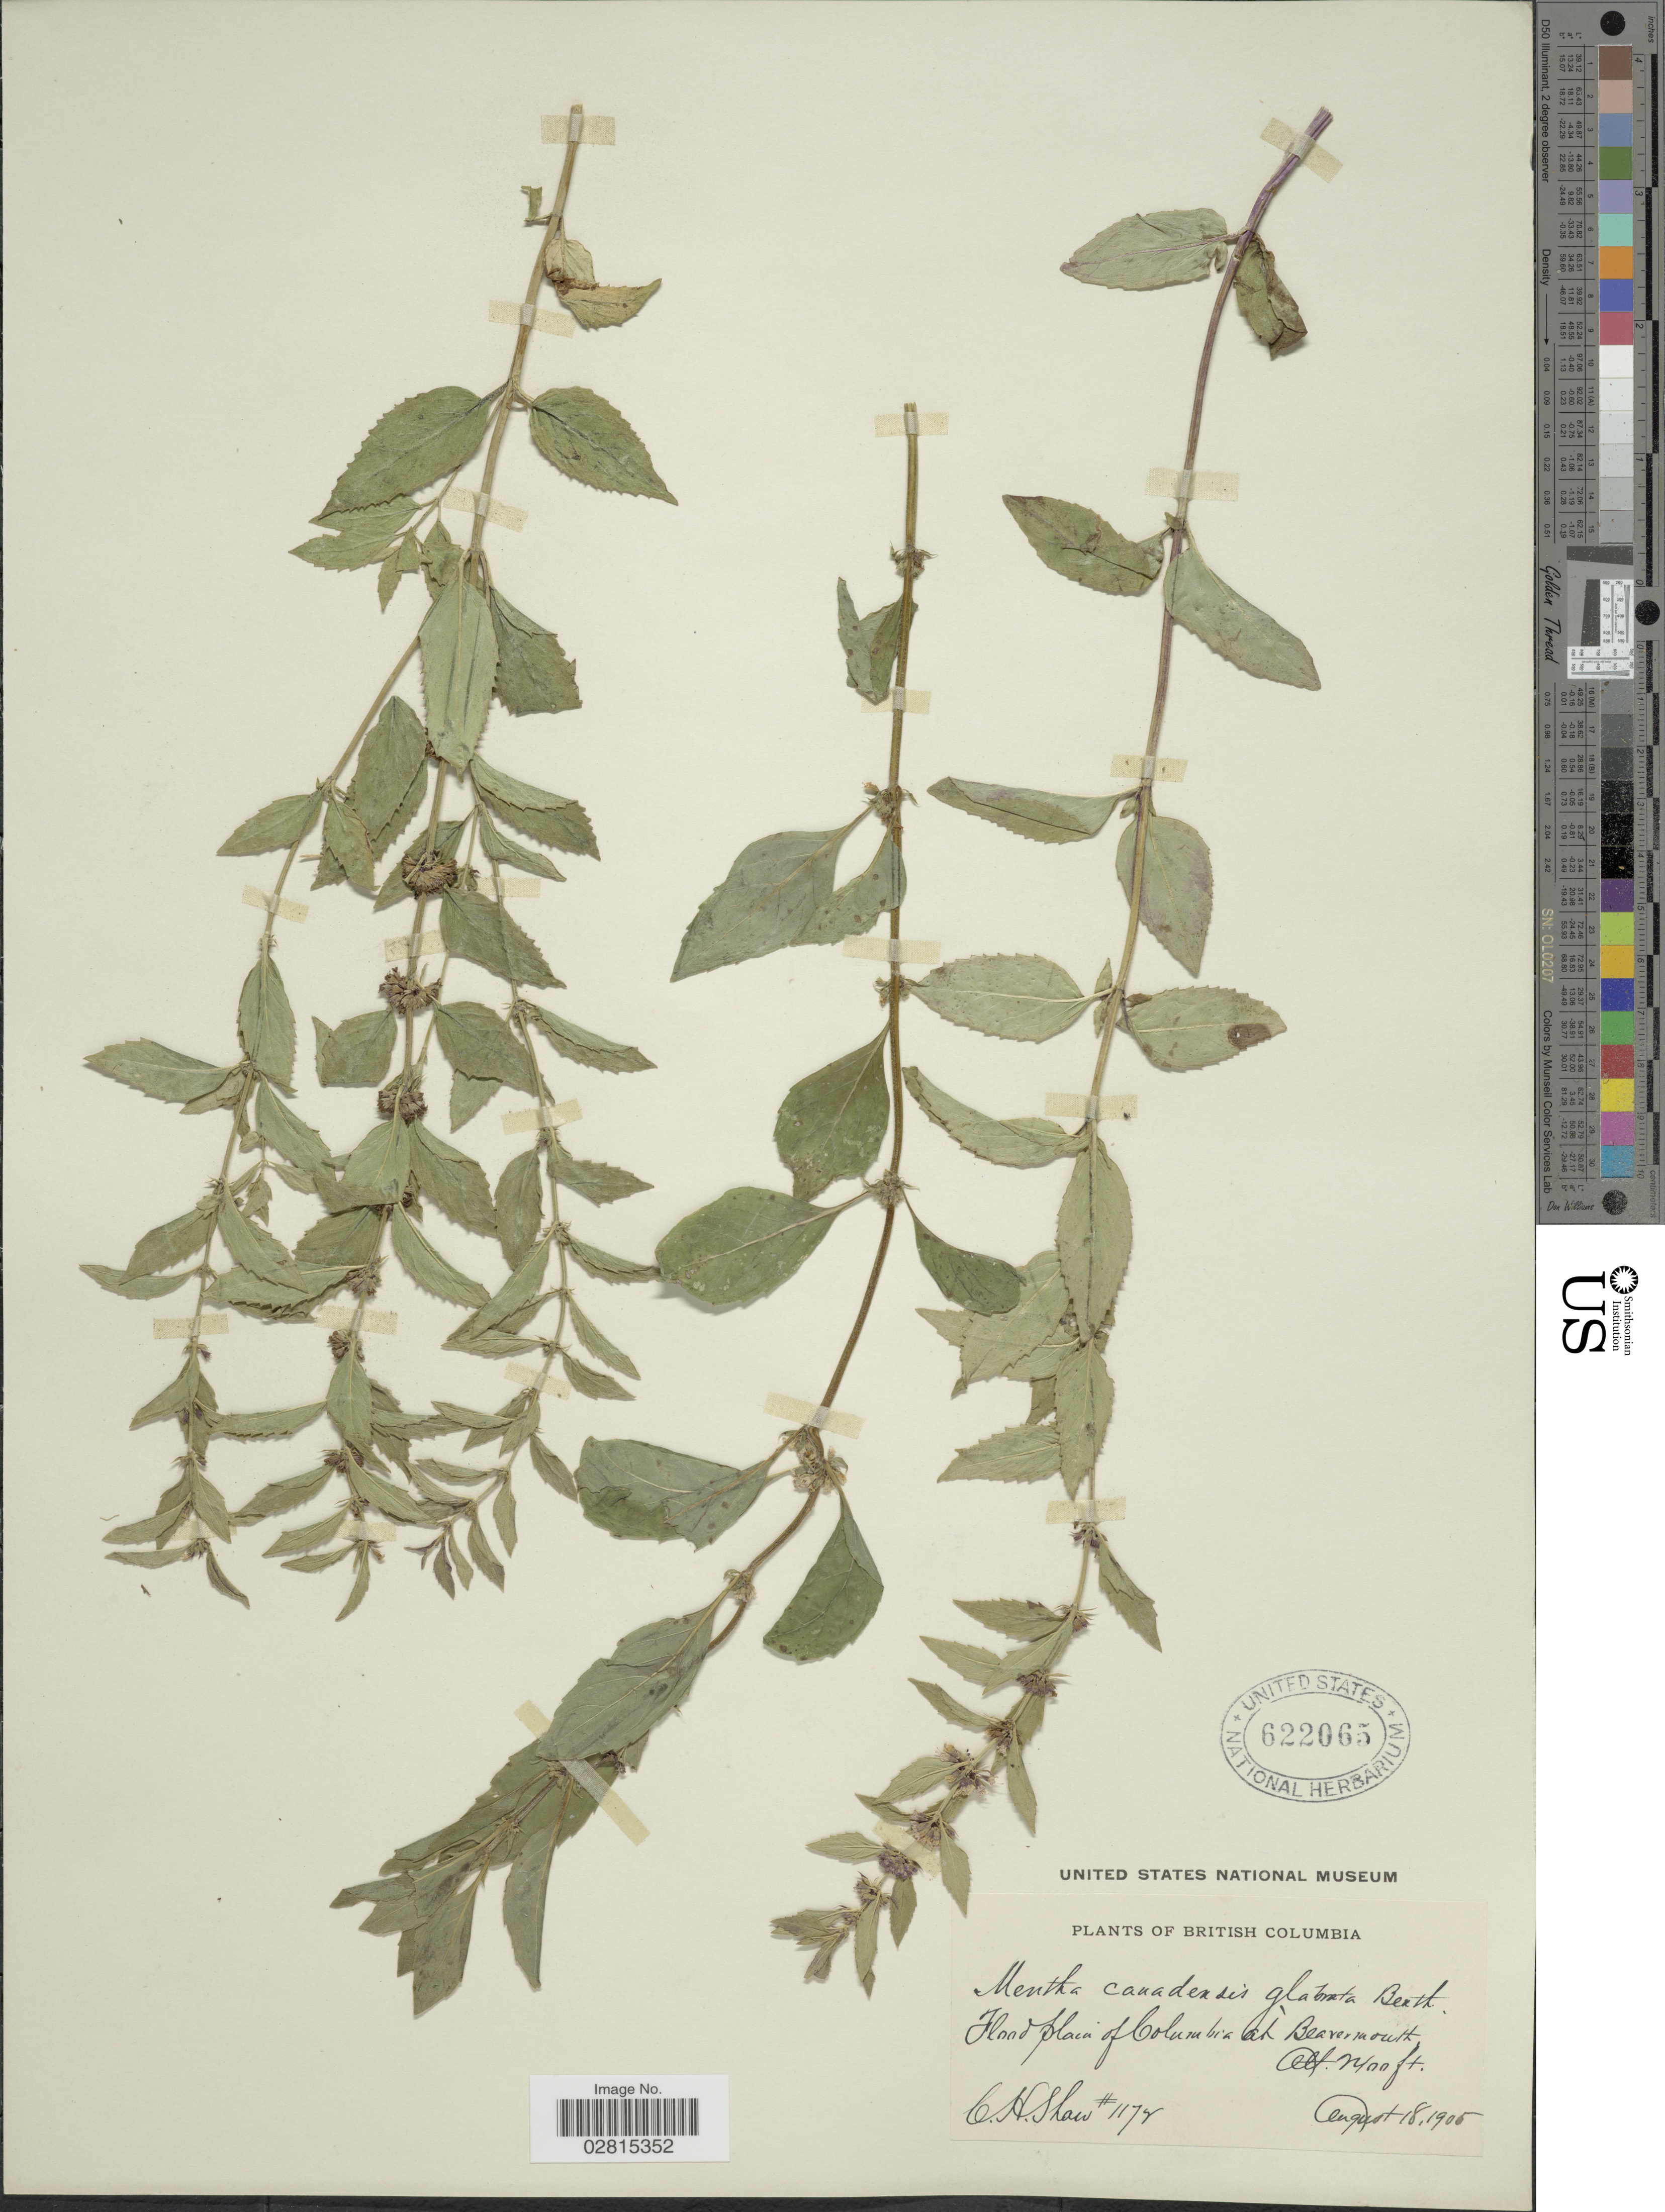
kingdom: Plantae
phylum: Tracheophyta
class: Magnoliopsida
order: Lamiales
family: Lamiaceae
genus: Mentha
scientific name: Mentha canadensis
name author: L.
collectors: C. H. Shaw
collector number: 1172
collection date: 1905-08-18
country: Canada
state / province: British Columbia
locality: Flood plain of Columbia at Beavermouth.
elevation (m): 732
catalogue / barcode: US 622065